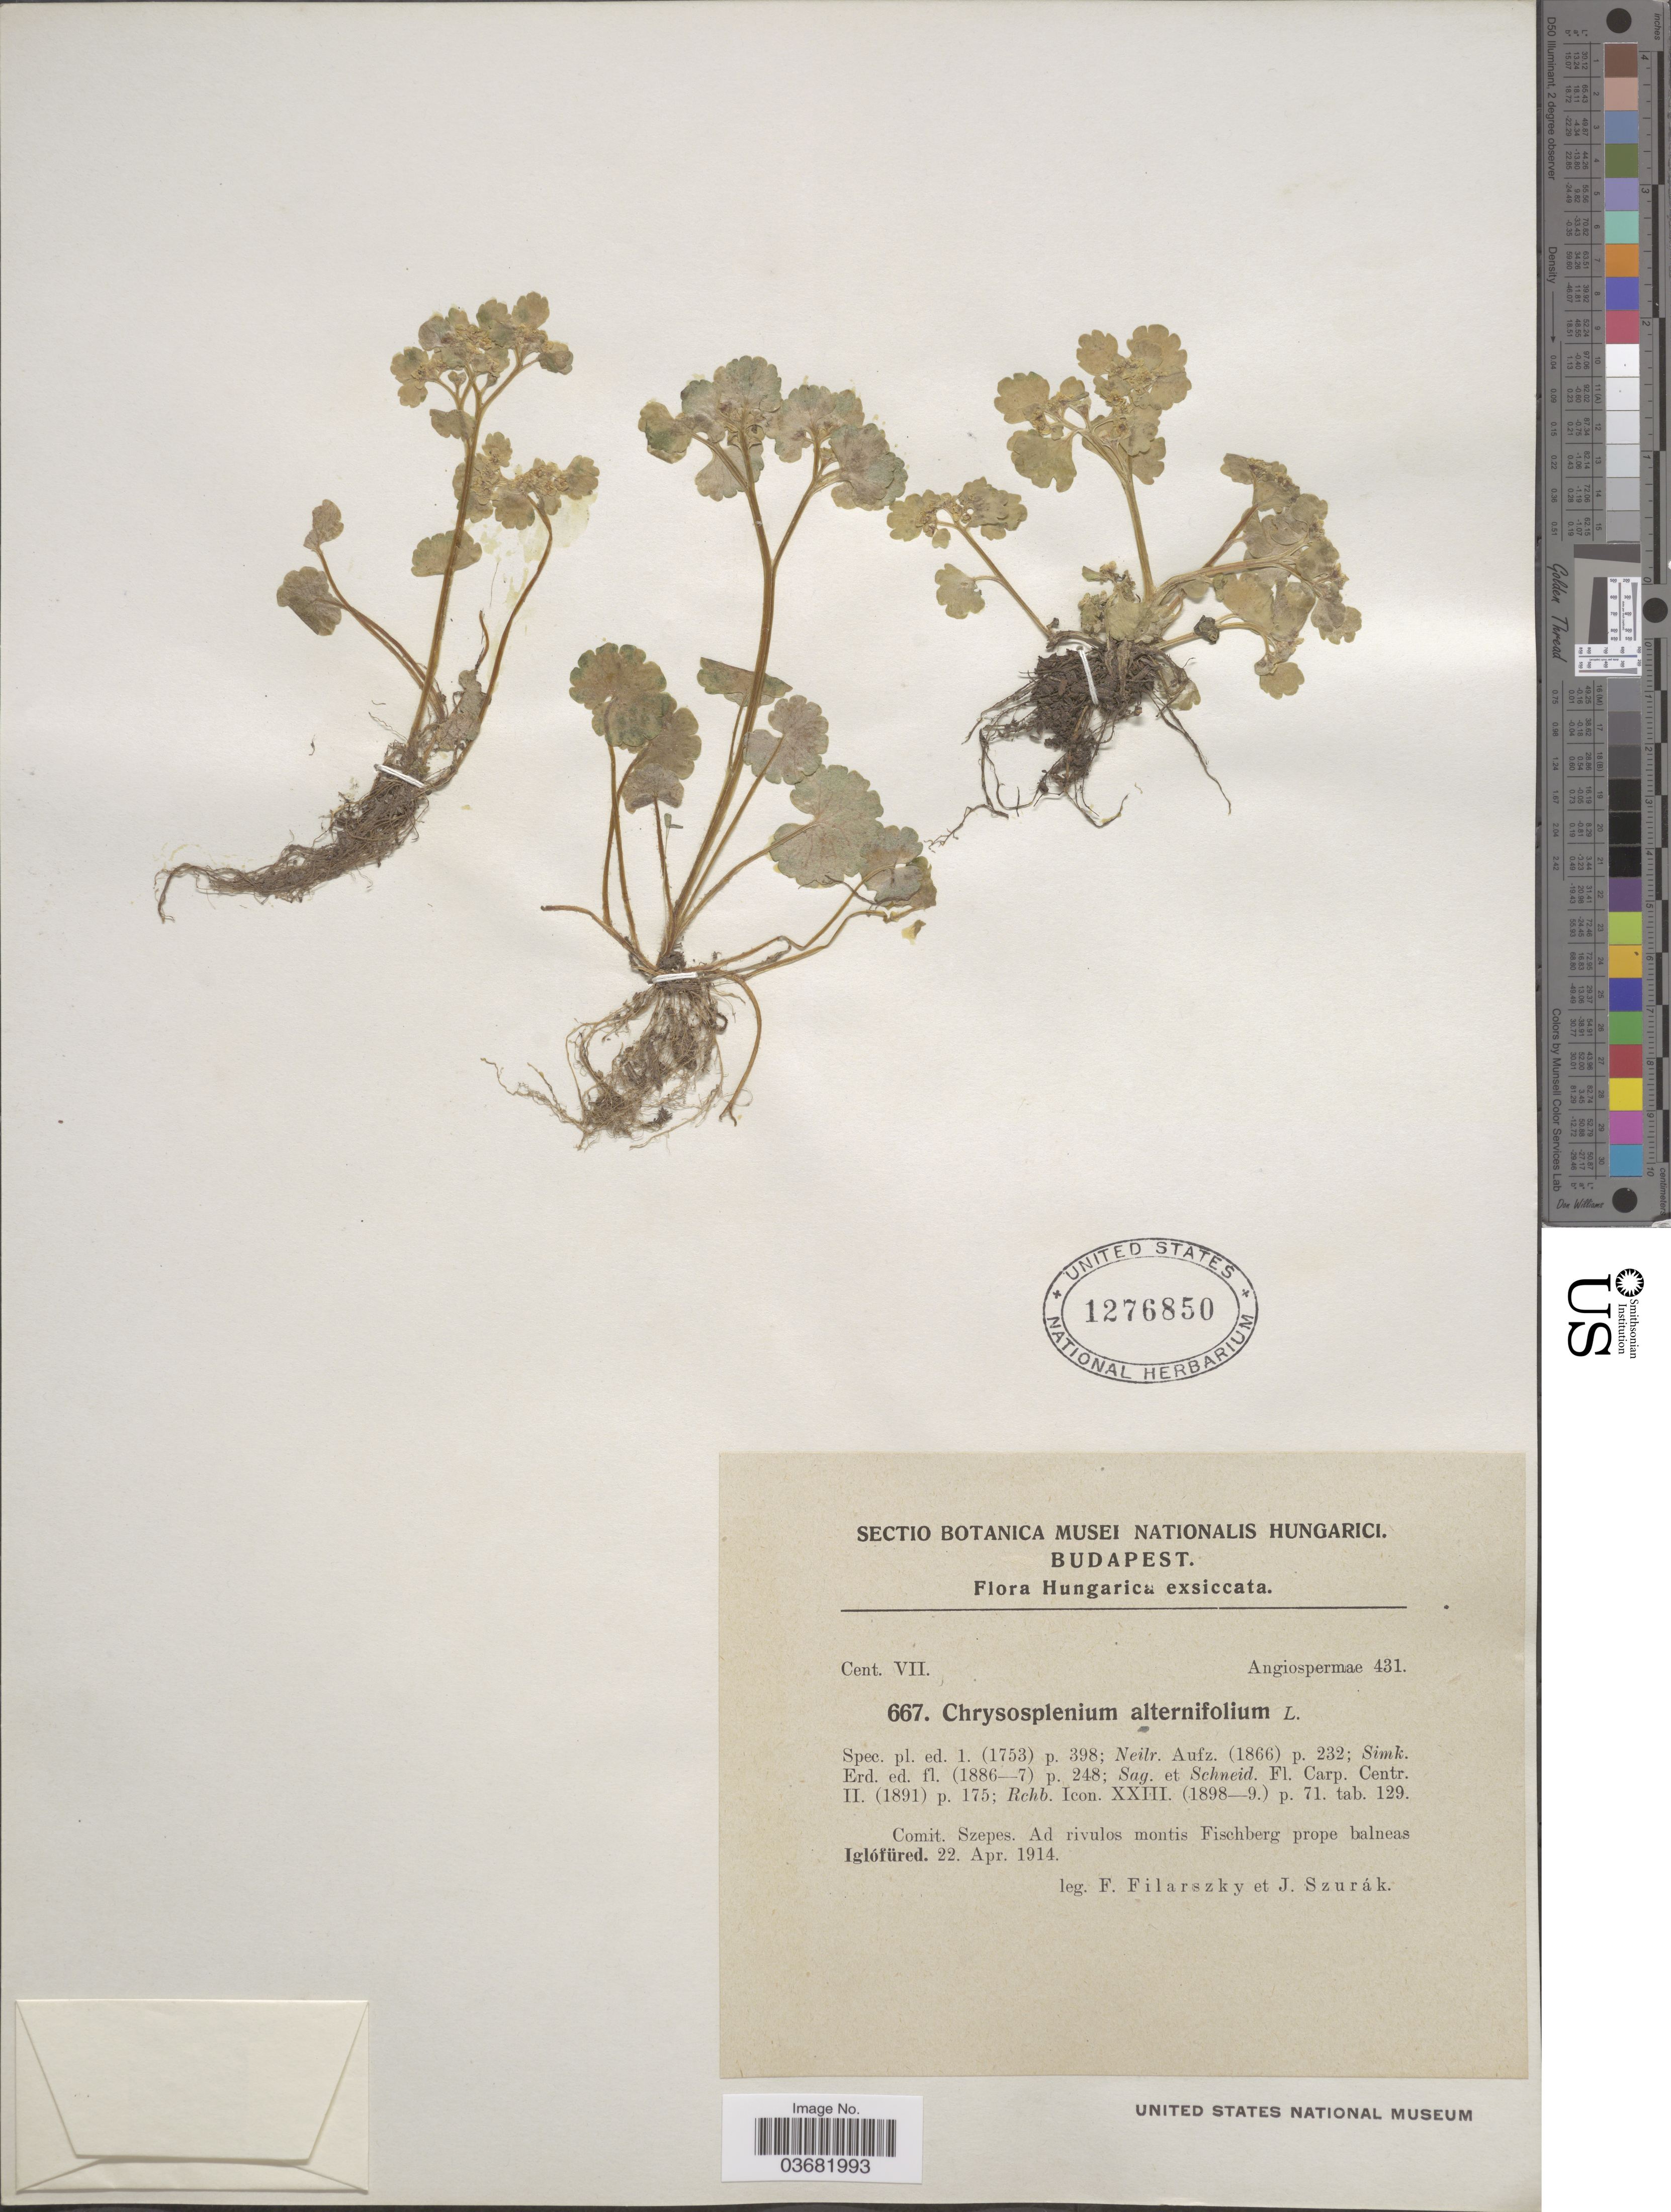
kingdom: Plantae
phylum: Tracheophyta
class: Magnoliopsida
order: Saxifragales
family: Saxifragaceae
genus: Chrysosplenium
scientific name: Chrysosplenium alternifolium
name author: L.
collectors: F. Filarszky & J. Szurak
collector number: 667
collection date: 1914-04-22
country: Hungary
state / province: Budapest, Capital District of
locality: Comit. Szepes. Ad rivulos montis Fischberg prope balneas Iglófüred.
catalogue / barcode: US 1276850